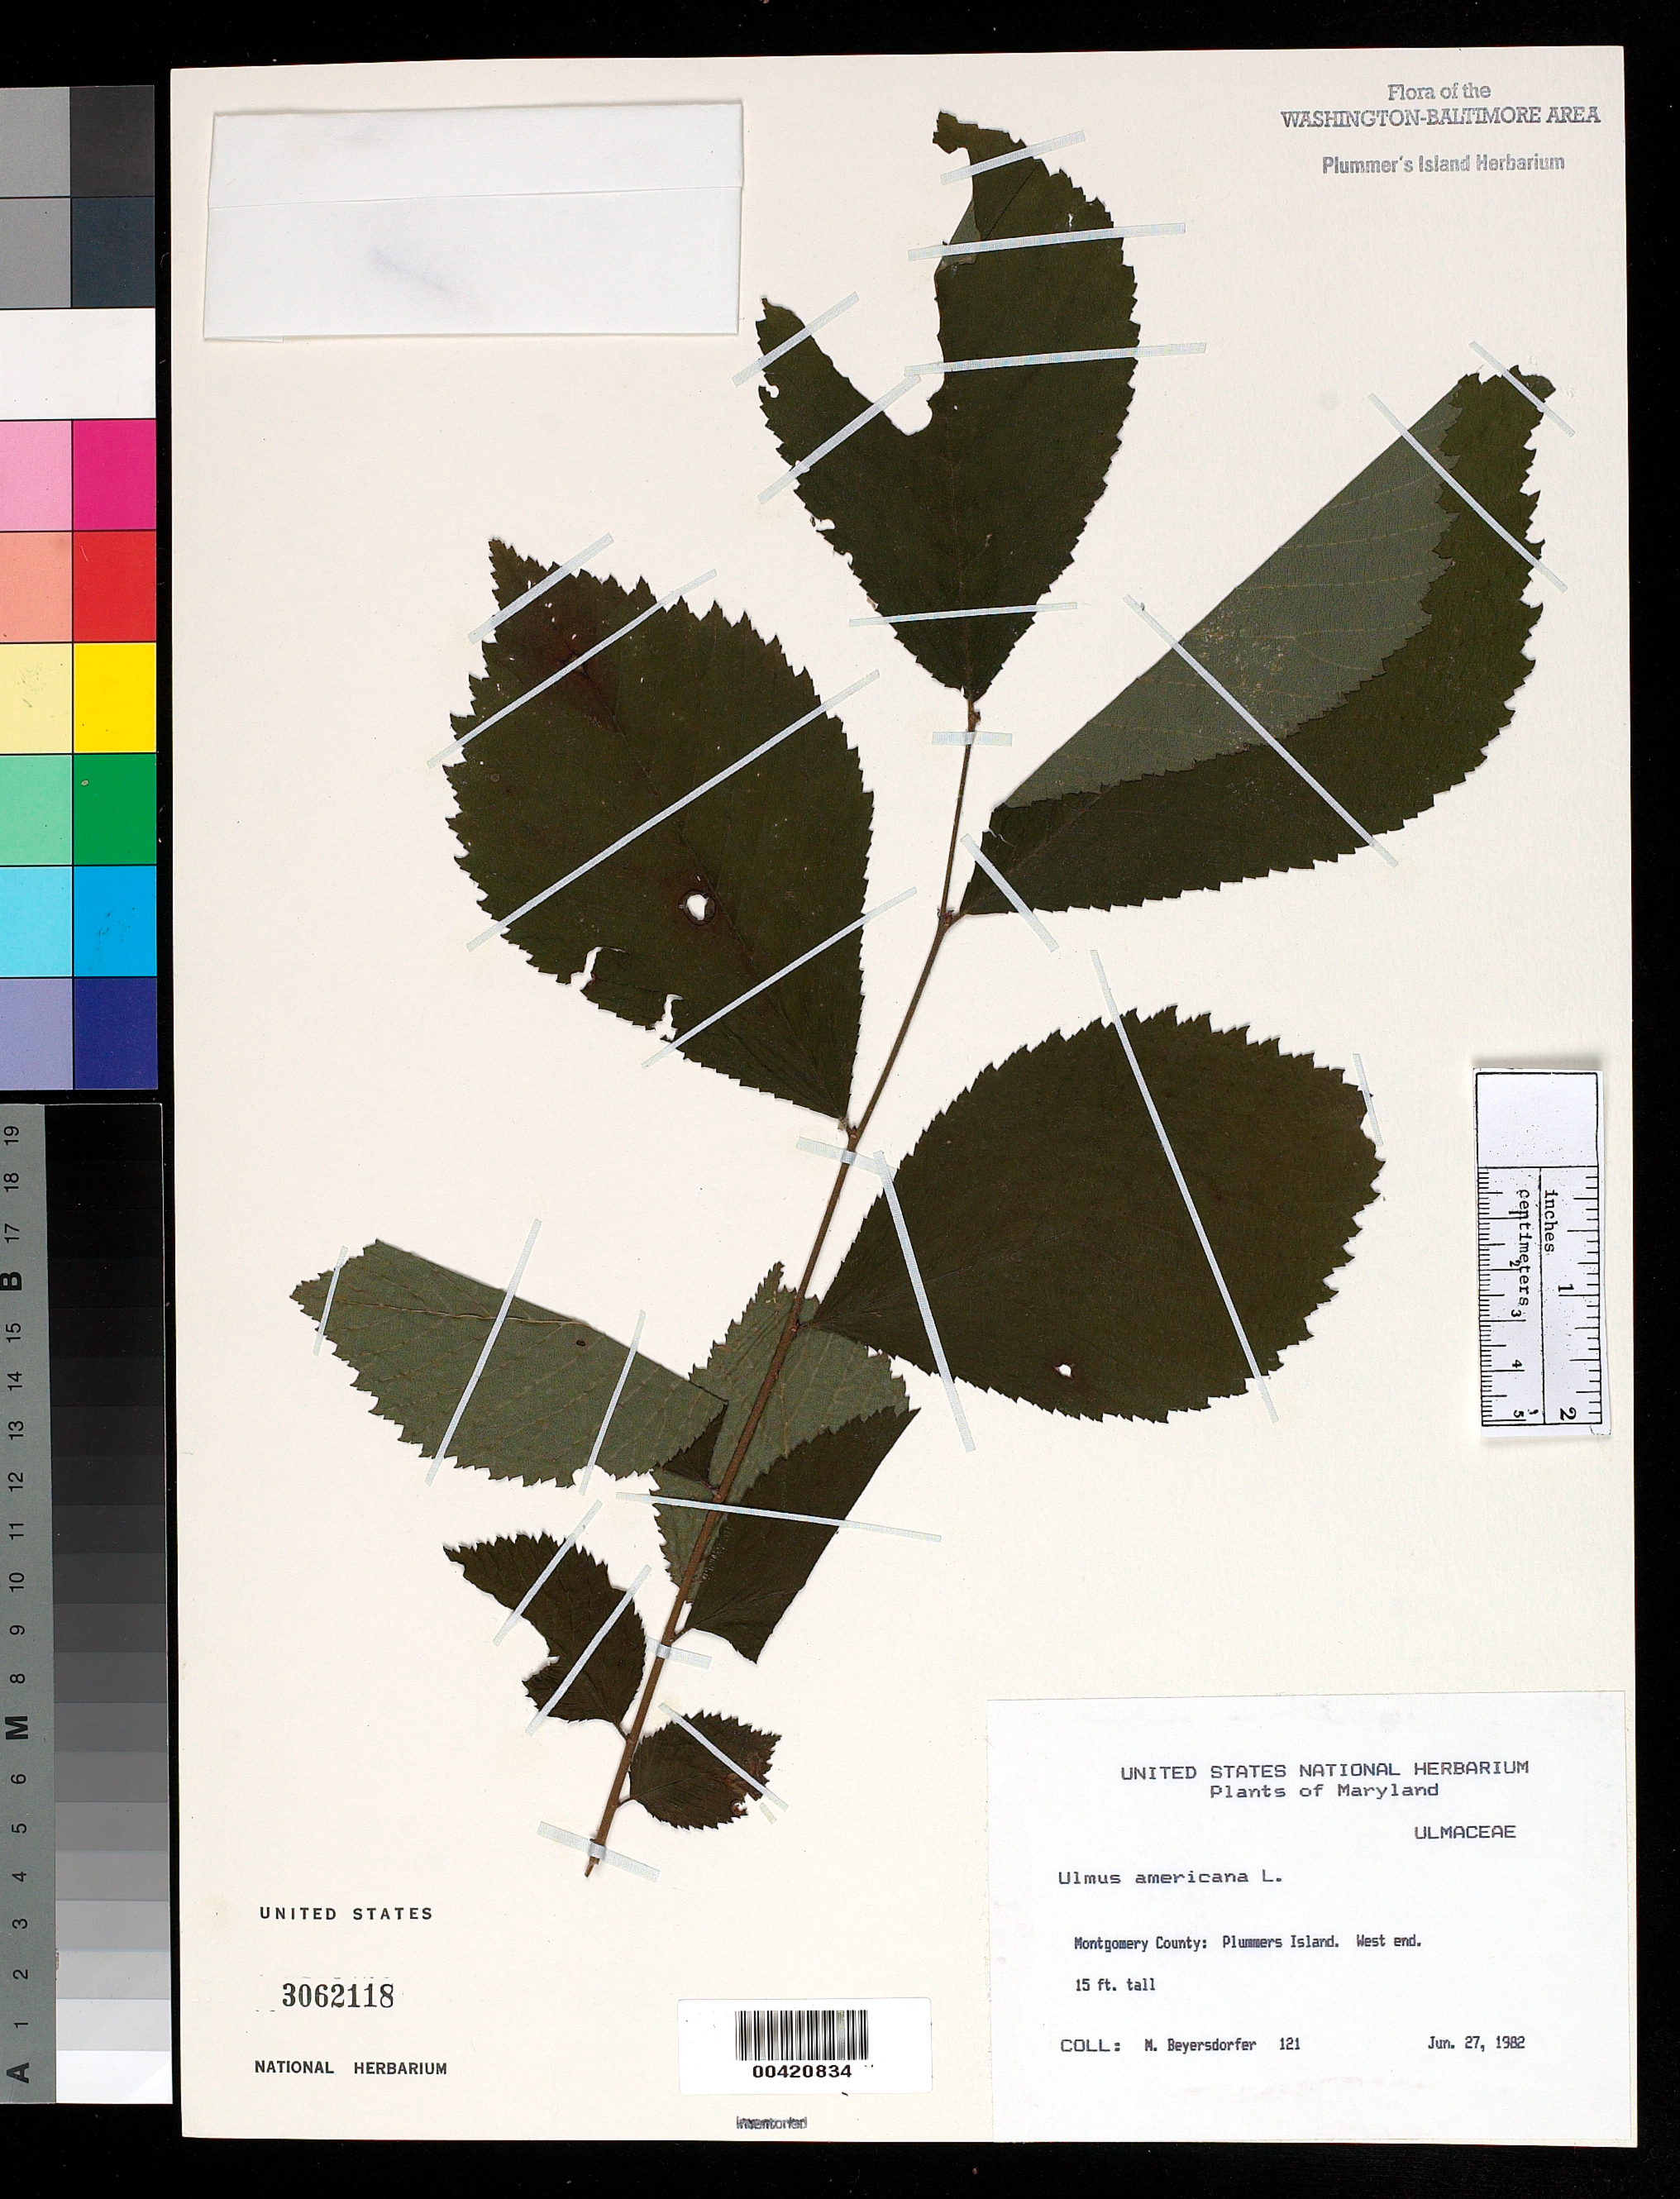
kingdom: Plantae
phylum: Tracheophyta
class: Magnoliopsida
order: Rosales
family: Ulmaceae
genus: Ulmus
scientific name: Ulmus americana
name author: L.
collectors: M. Beyersdorfer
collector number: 121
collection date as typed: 27 Jun 1982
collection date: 1982-06-27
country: United States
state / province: Maryland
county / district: Montgomery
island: Plummers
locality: Plummer's Island; west end C. & O. Canal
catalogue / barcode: US 3062118